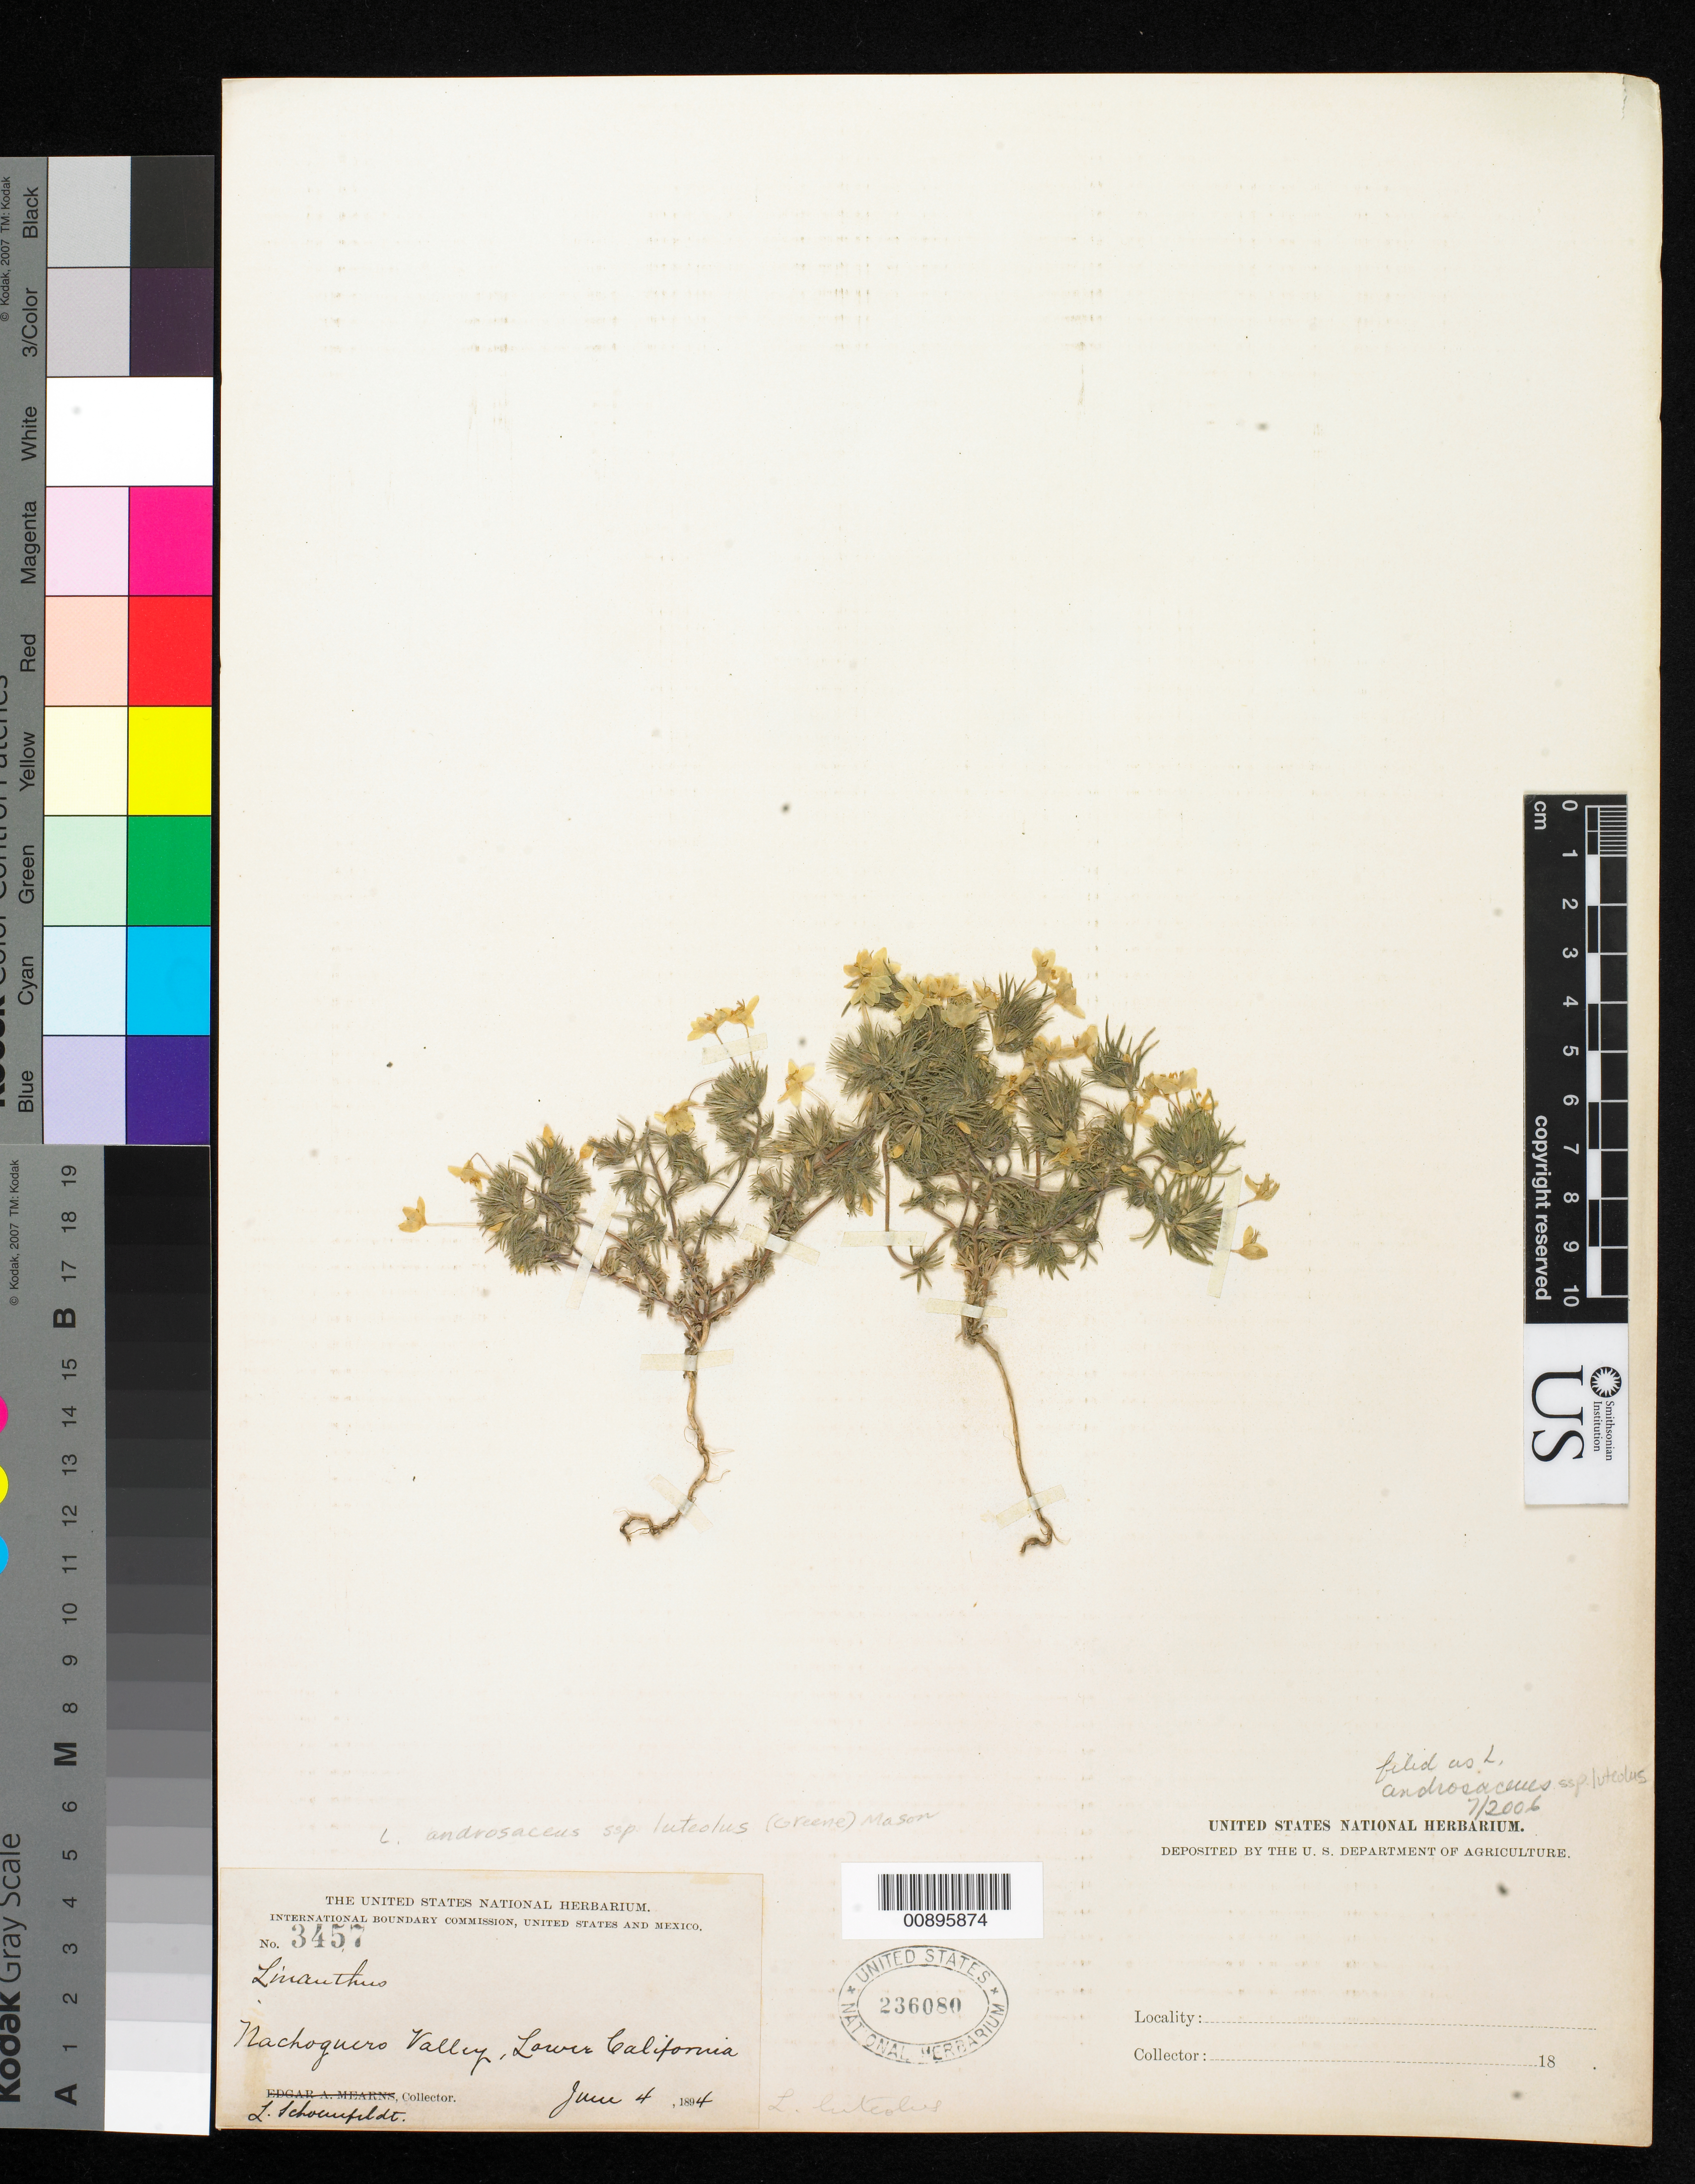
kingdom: Plantae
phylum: Tracheophyta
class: Magnoliopsida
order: Ericales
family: Polemoniaceae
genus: Leptosiphon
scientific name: Leptosiphon parviflorus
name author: Benth.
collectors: L. Schoenfeldt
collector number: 3457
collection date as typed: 04 Jun 1894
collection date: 1894-06-04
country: Mexico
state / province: Baja California Norte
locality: Nachoguero Valley, Baja California.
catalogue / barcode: US 236080